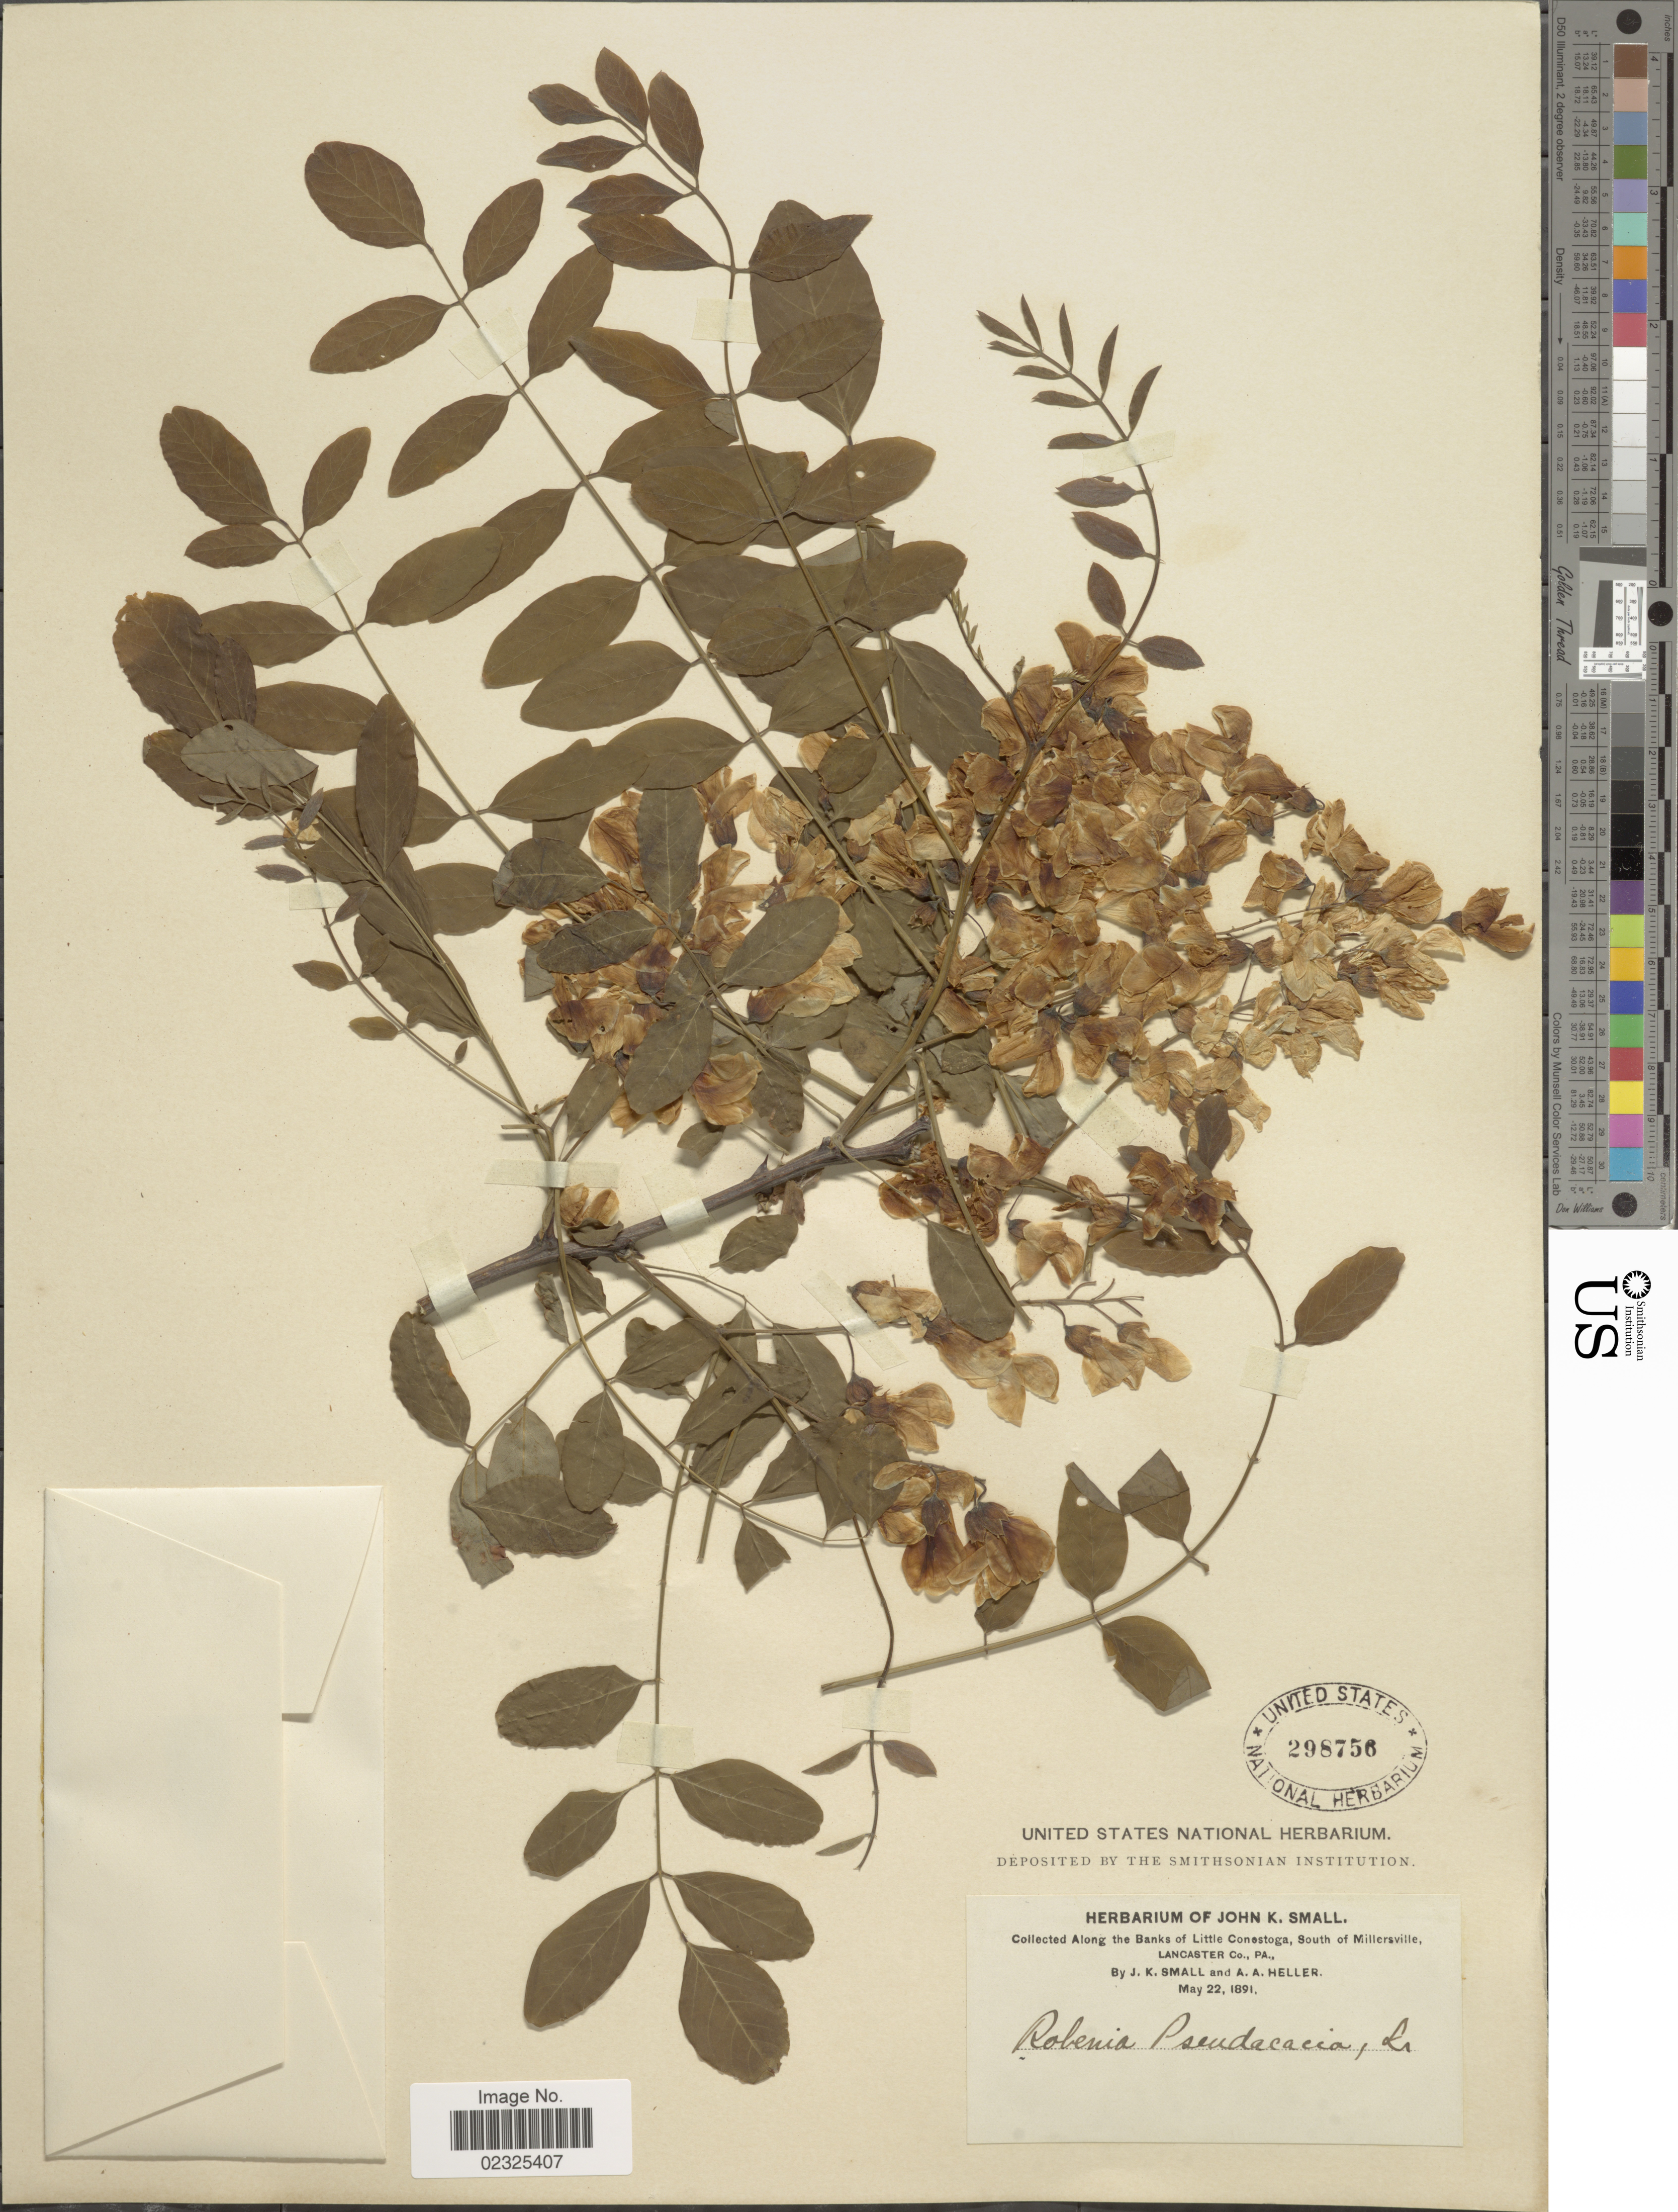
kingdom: Plantae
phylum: Tracheophyta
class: Magnoliopsida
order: Fabales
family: Fabaceae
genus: Robinia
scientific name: Robinia pseudoacacia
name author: L.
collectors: J. K. Small & A. A. Heller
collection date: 1891-05-22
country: United States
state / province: Pennsylvania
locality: Along the Banks of Little Conestoga, South of Millersville, Lancaster Co.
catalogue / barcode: US 298756